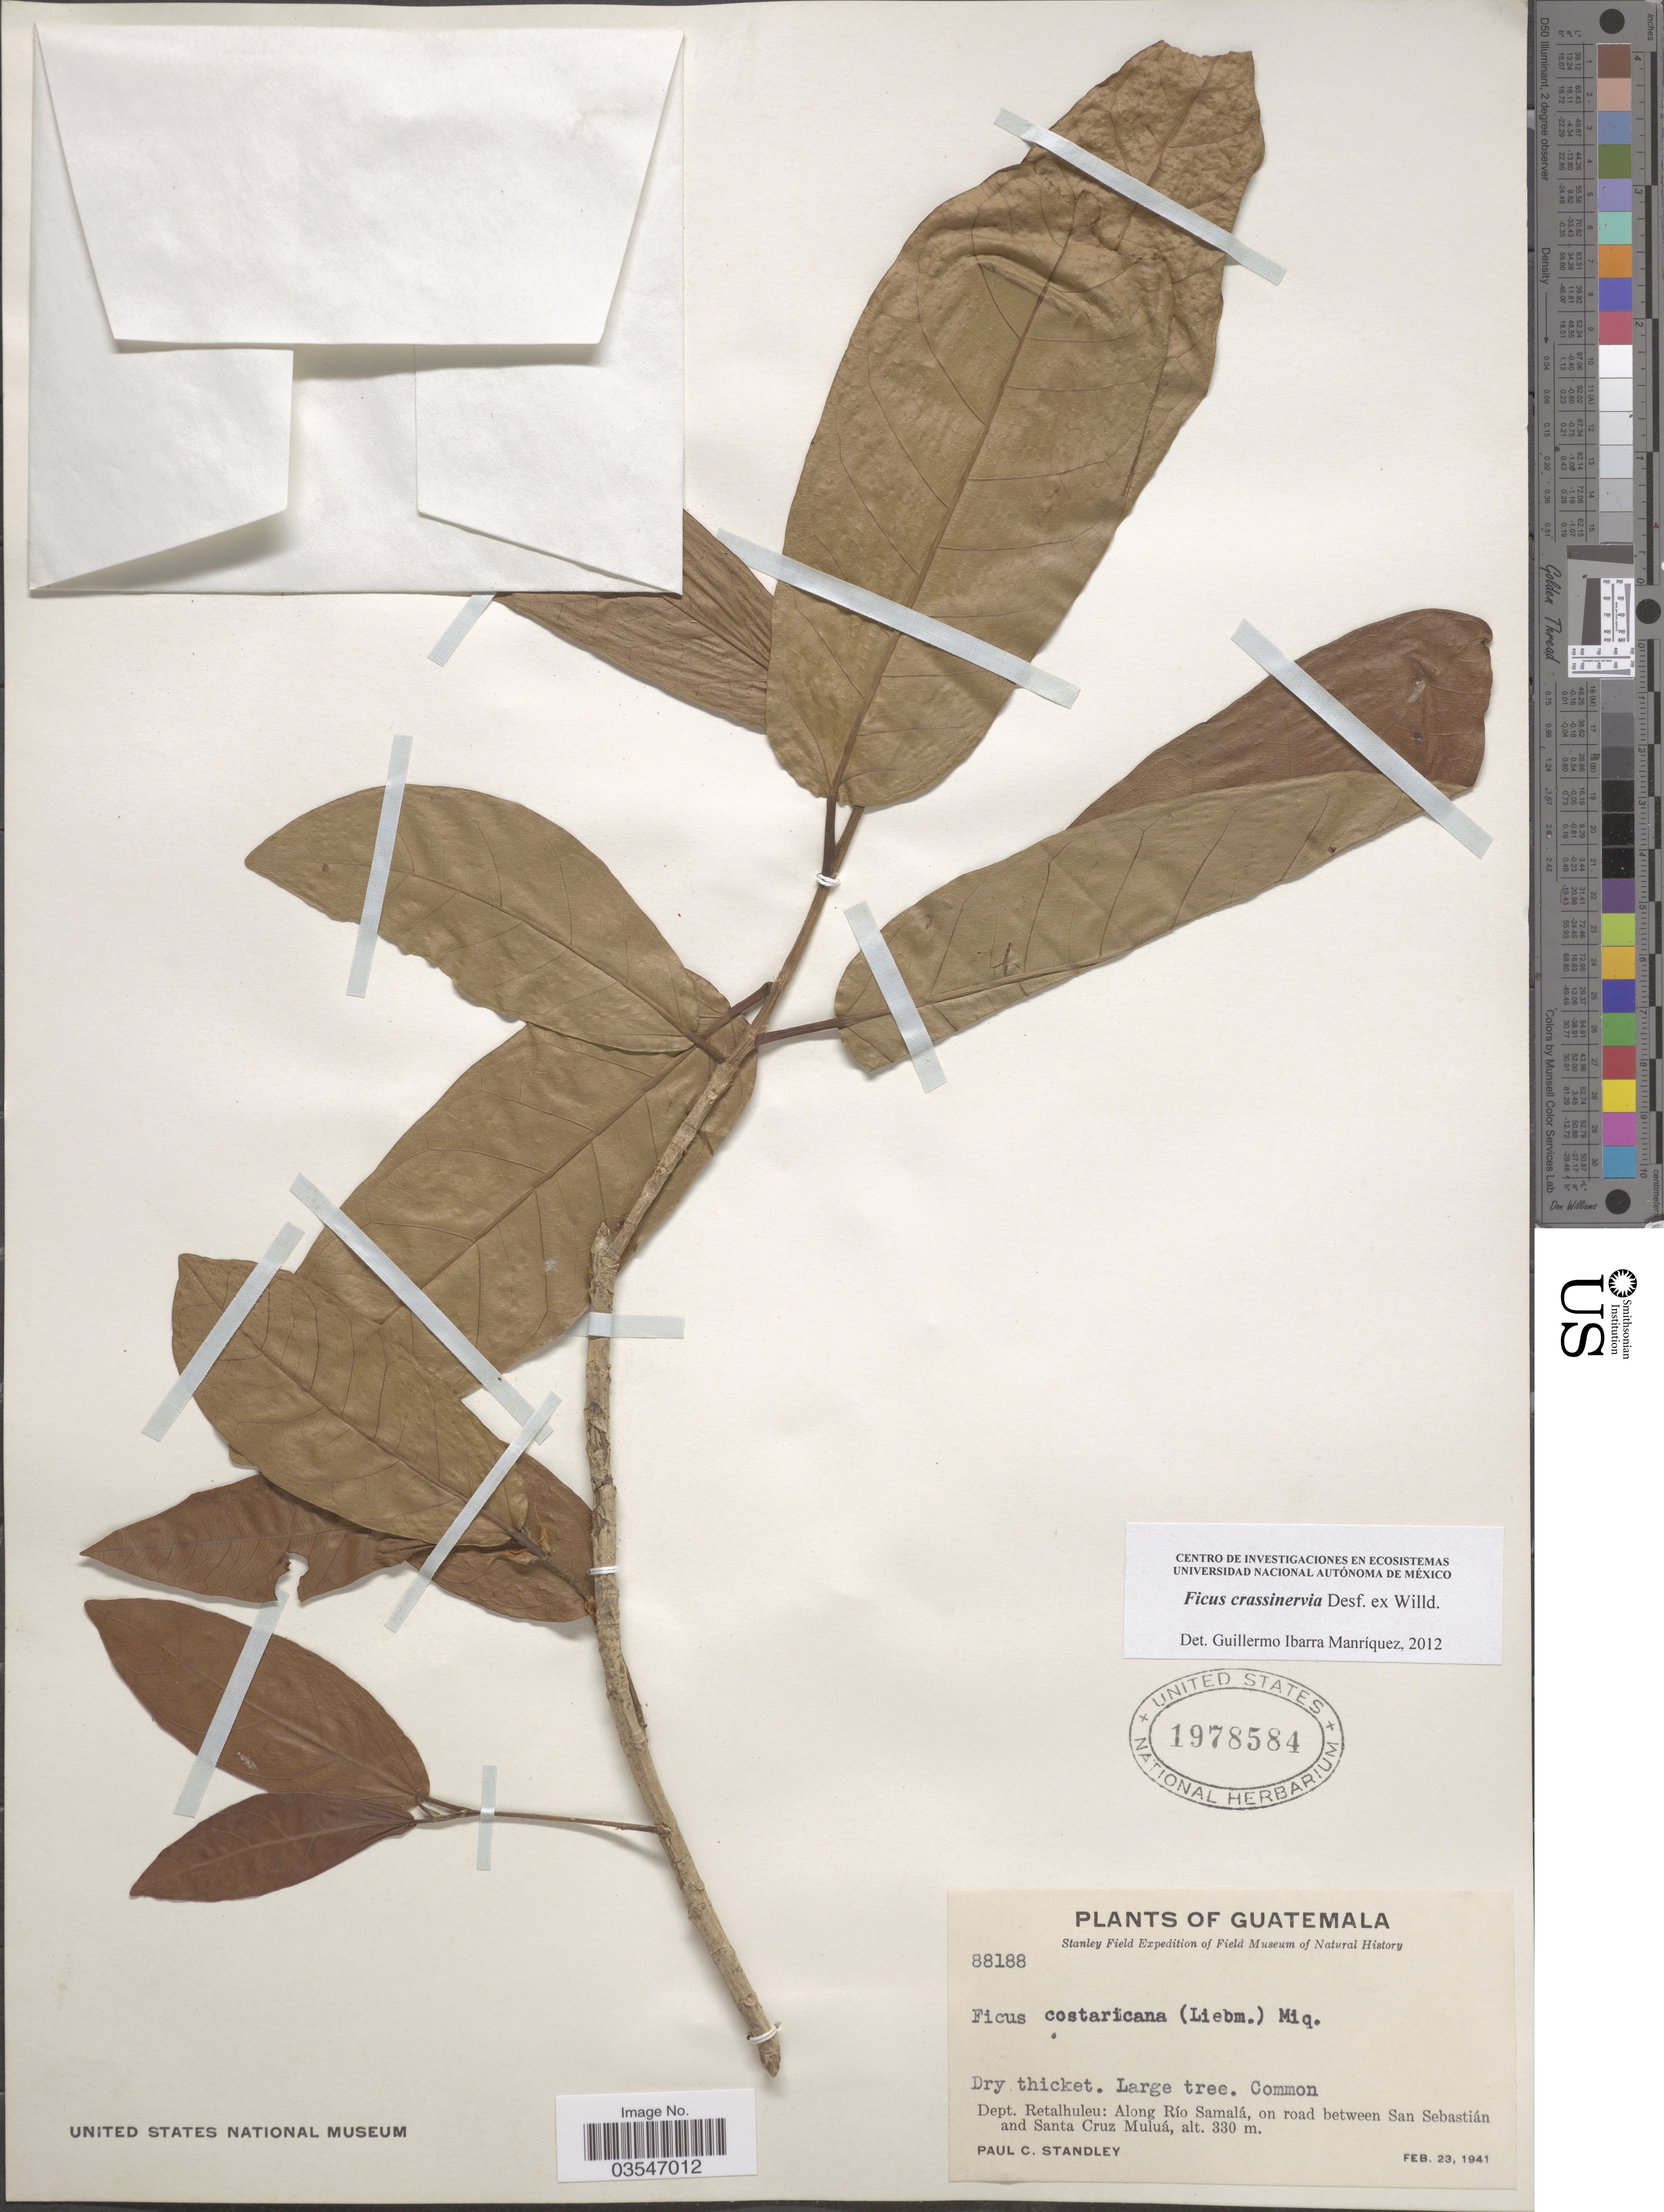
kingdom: Plantae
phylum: Tracheophyta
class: Magnoliopsida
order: Rosales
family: Moraceae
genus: Ficus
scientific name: Ficus crassinervia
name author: Desf. ex Willd.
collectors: P. C. Standley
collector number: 88188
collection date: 1941-02-23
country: Guatemala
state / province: Retalhuleu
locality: Dept. Retalhuleu: Along Río Samalá, on road between San Sebastián and Santa Cruz Muluá.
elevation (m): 330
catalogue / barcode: US 1978584